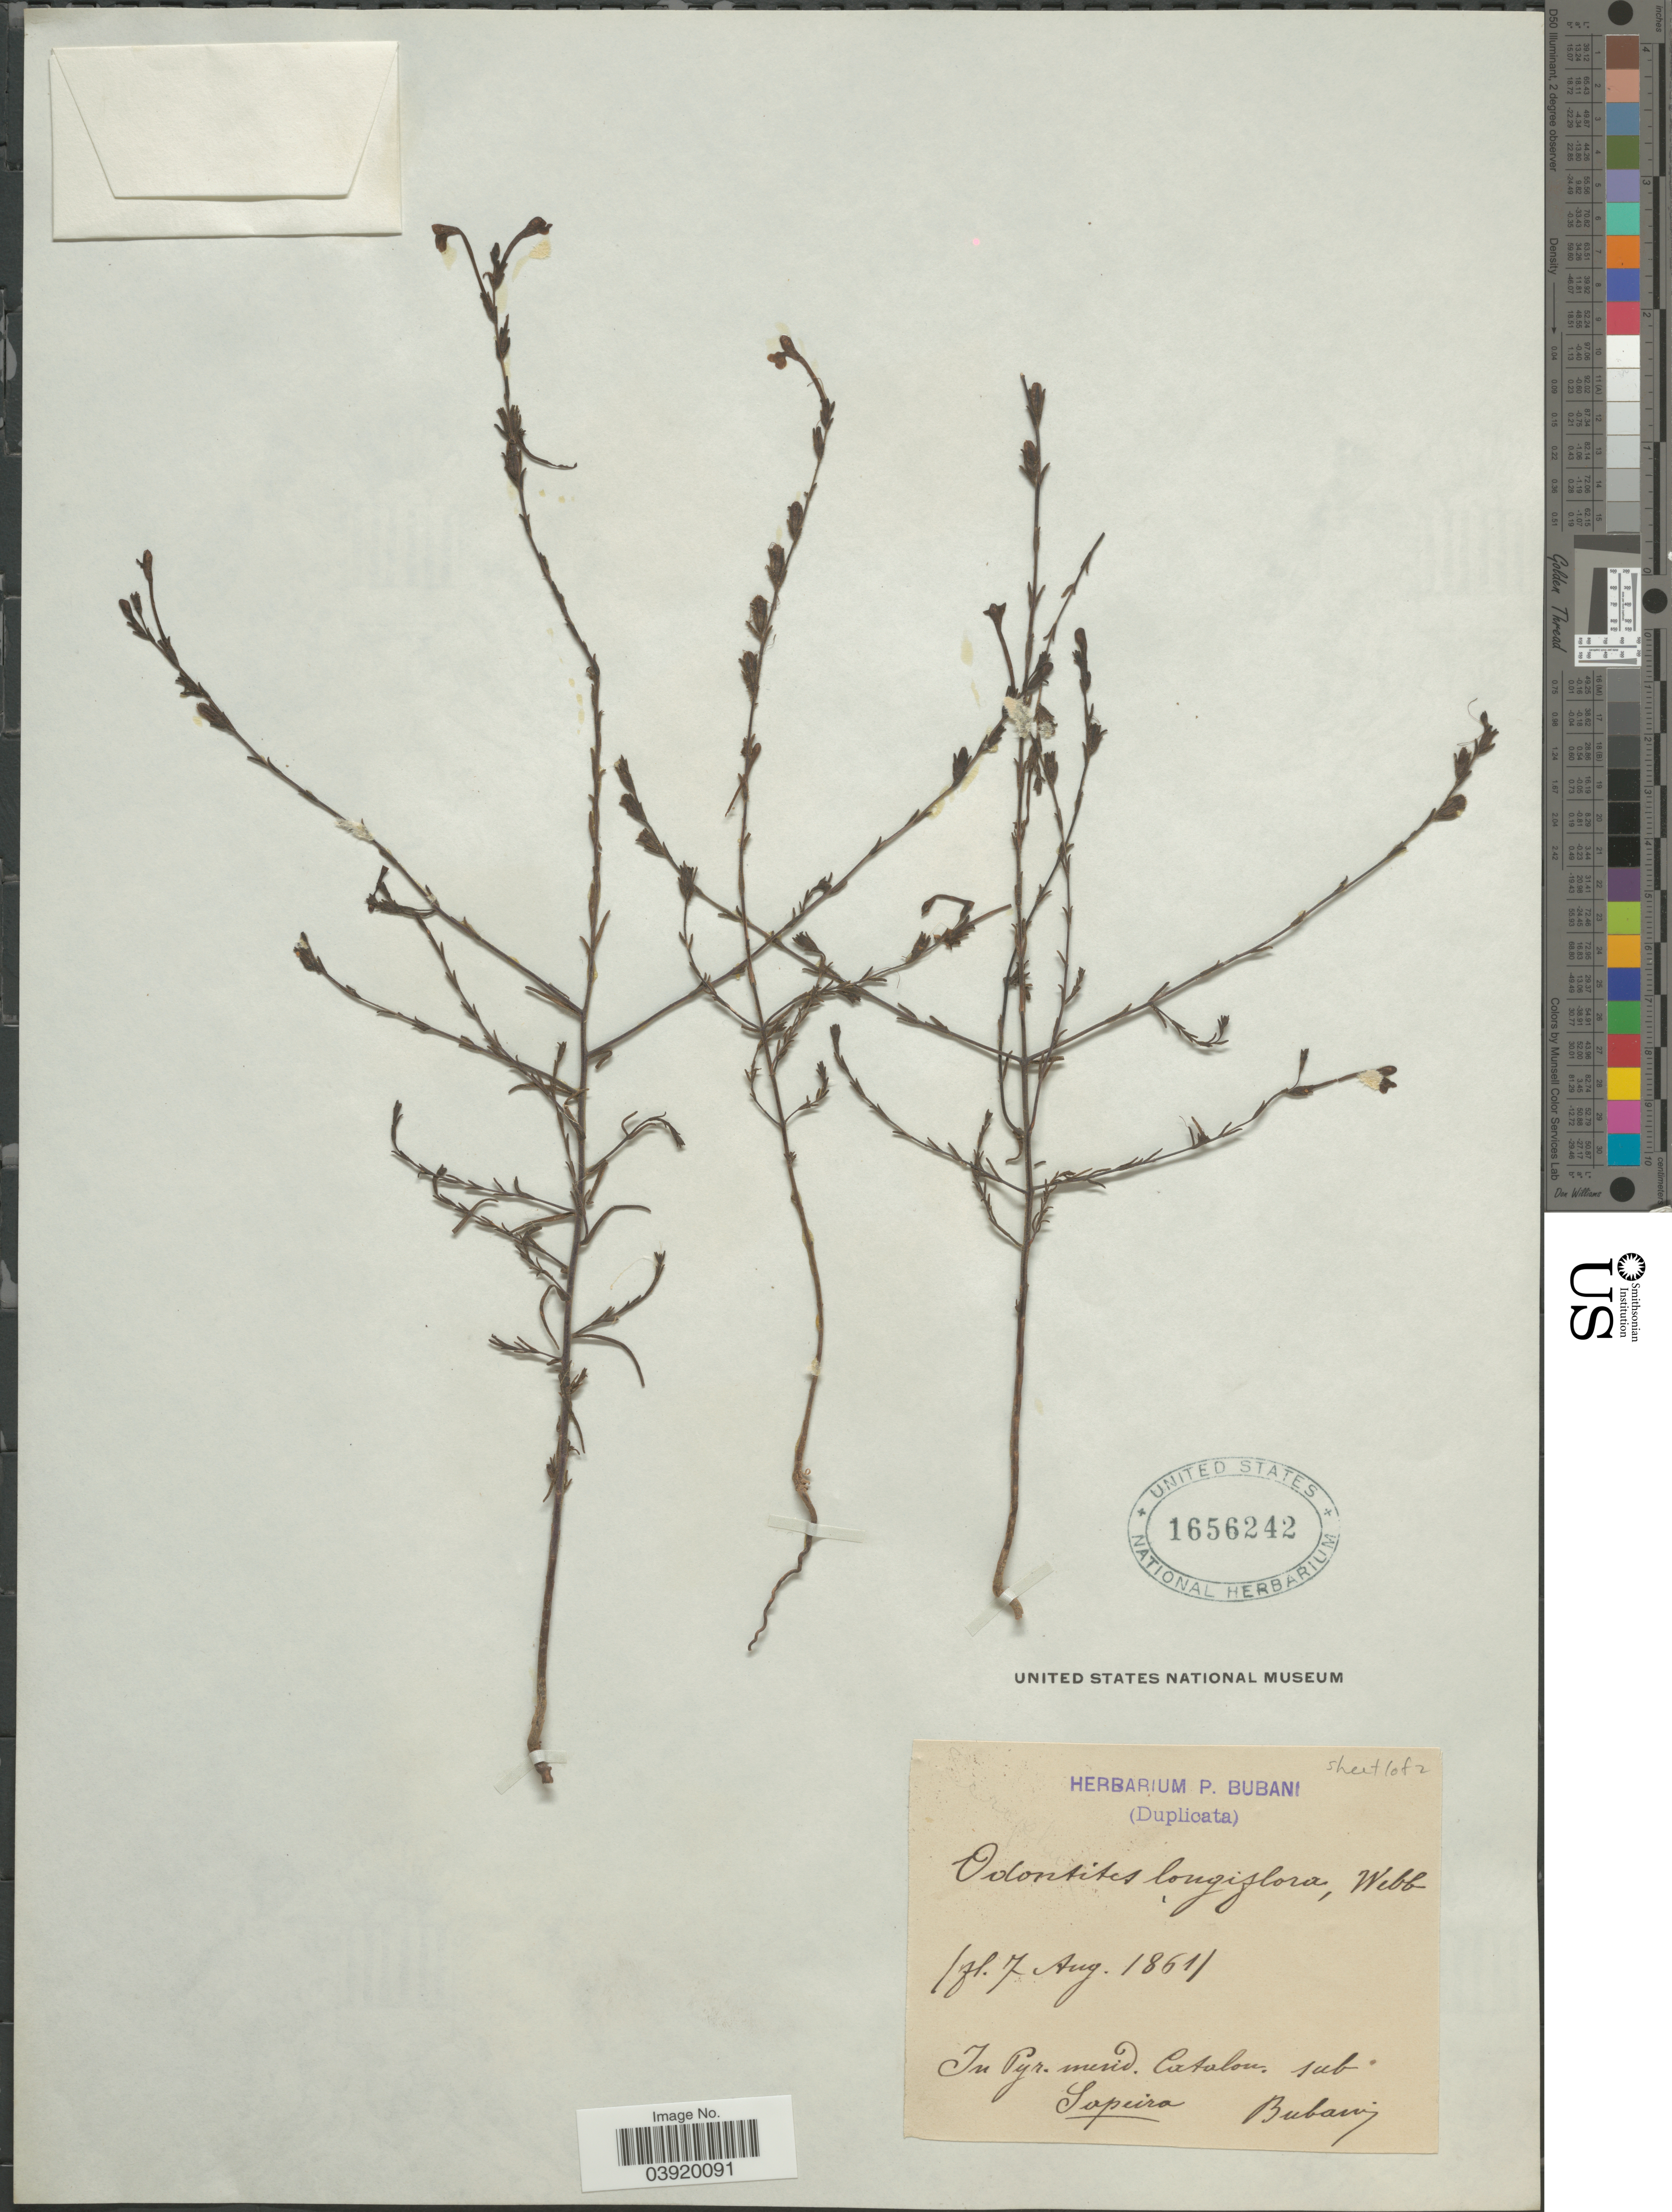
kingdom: Plantae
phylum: Tracheophyta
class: Magnoliopsida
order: Lamiales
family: Orobanchaceae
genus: Macrosyringion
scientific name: Macrosyringion longiflorum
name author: (Vahl) Rothm.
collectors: P. Bubani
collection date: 1861-08-07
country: Spain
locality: In Pyr. merid. Catalon. sub Sapeira.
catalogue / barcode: US 1656242